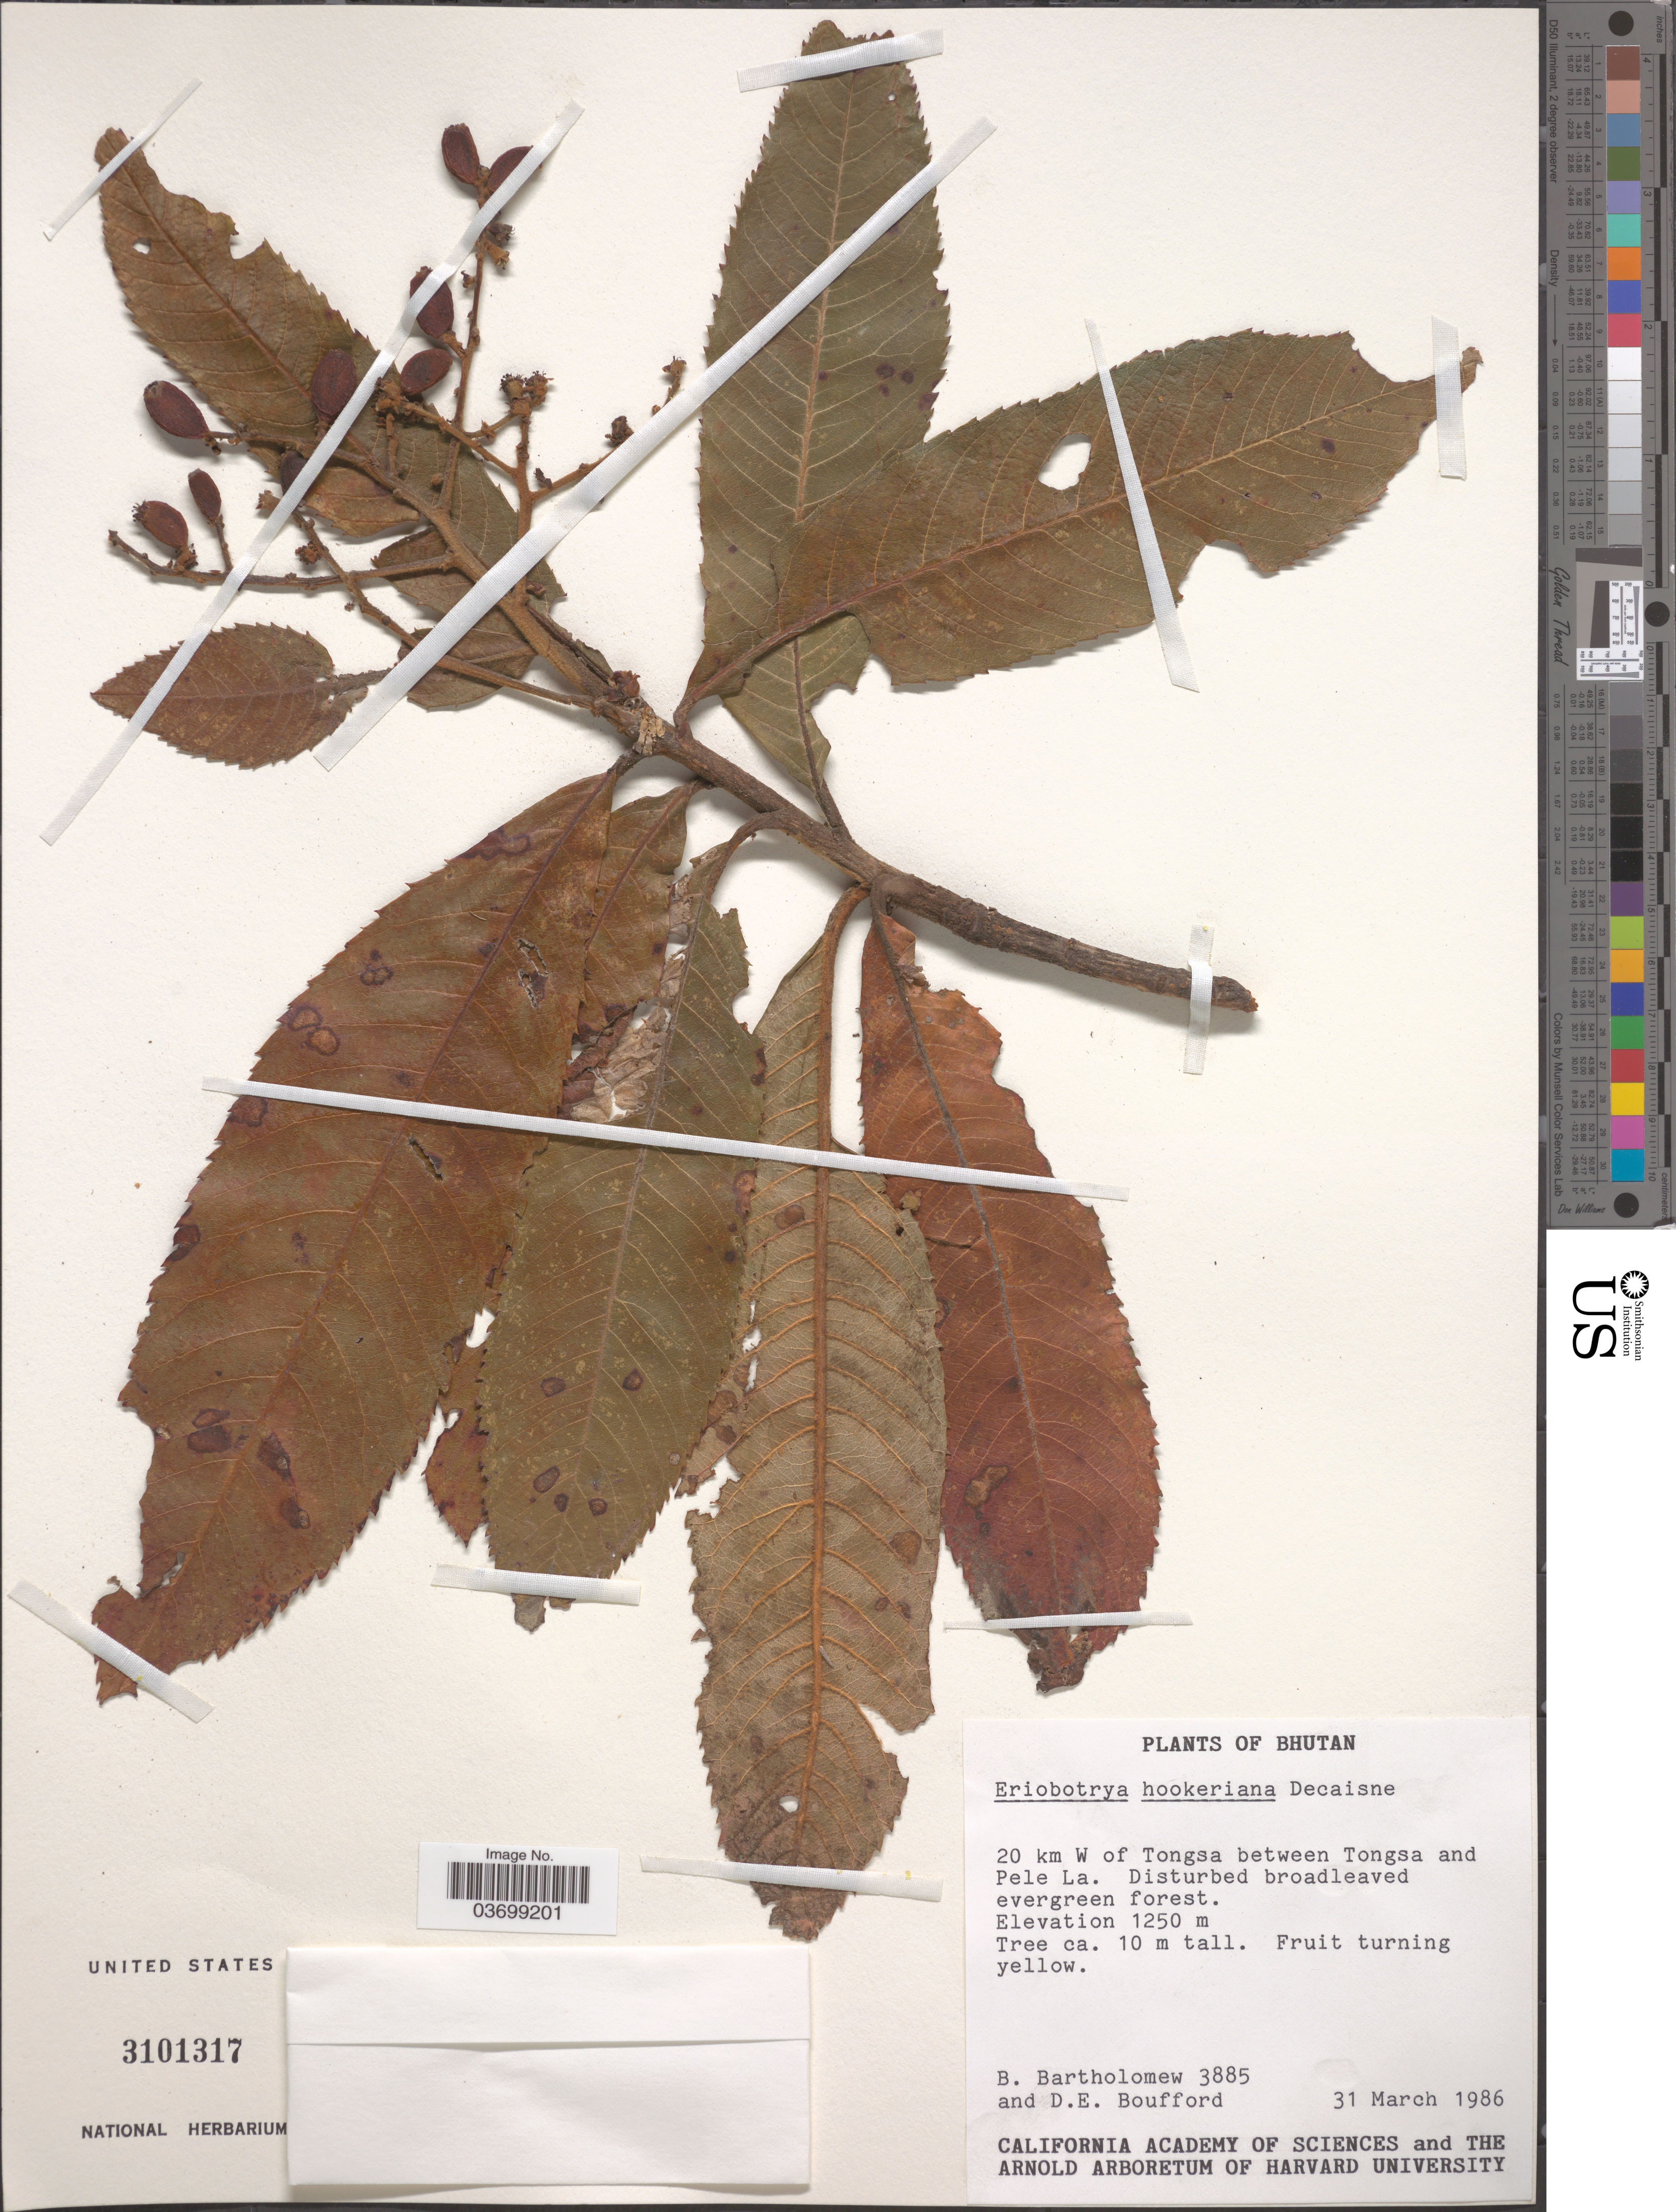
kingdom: Plantae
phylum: Tracheophyta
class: Magnoliopsida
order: Rosales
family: Rosaceae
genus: Rhaphiolepis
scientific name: Rhaphiolepis hookeriana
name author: (Decne.) B.B. Liu & J. Wen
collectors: B. Bartholomew & D. E. Boufford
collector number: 3885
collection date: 1986-03-31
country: Bhutan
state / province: Trongsa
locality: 20 km W of Tongsa between Tongsa and Pele La.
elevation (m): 1250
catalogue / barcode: US 3101317